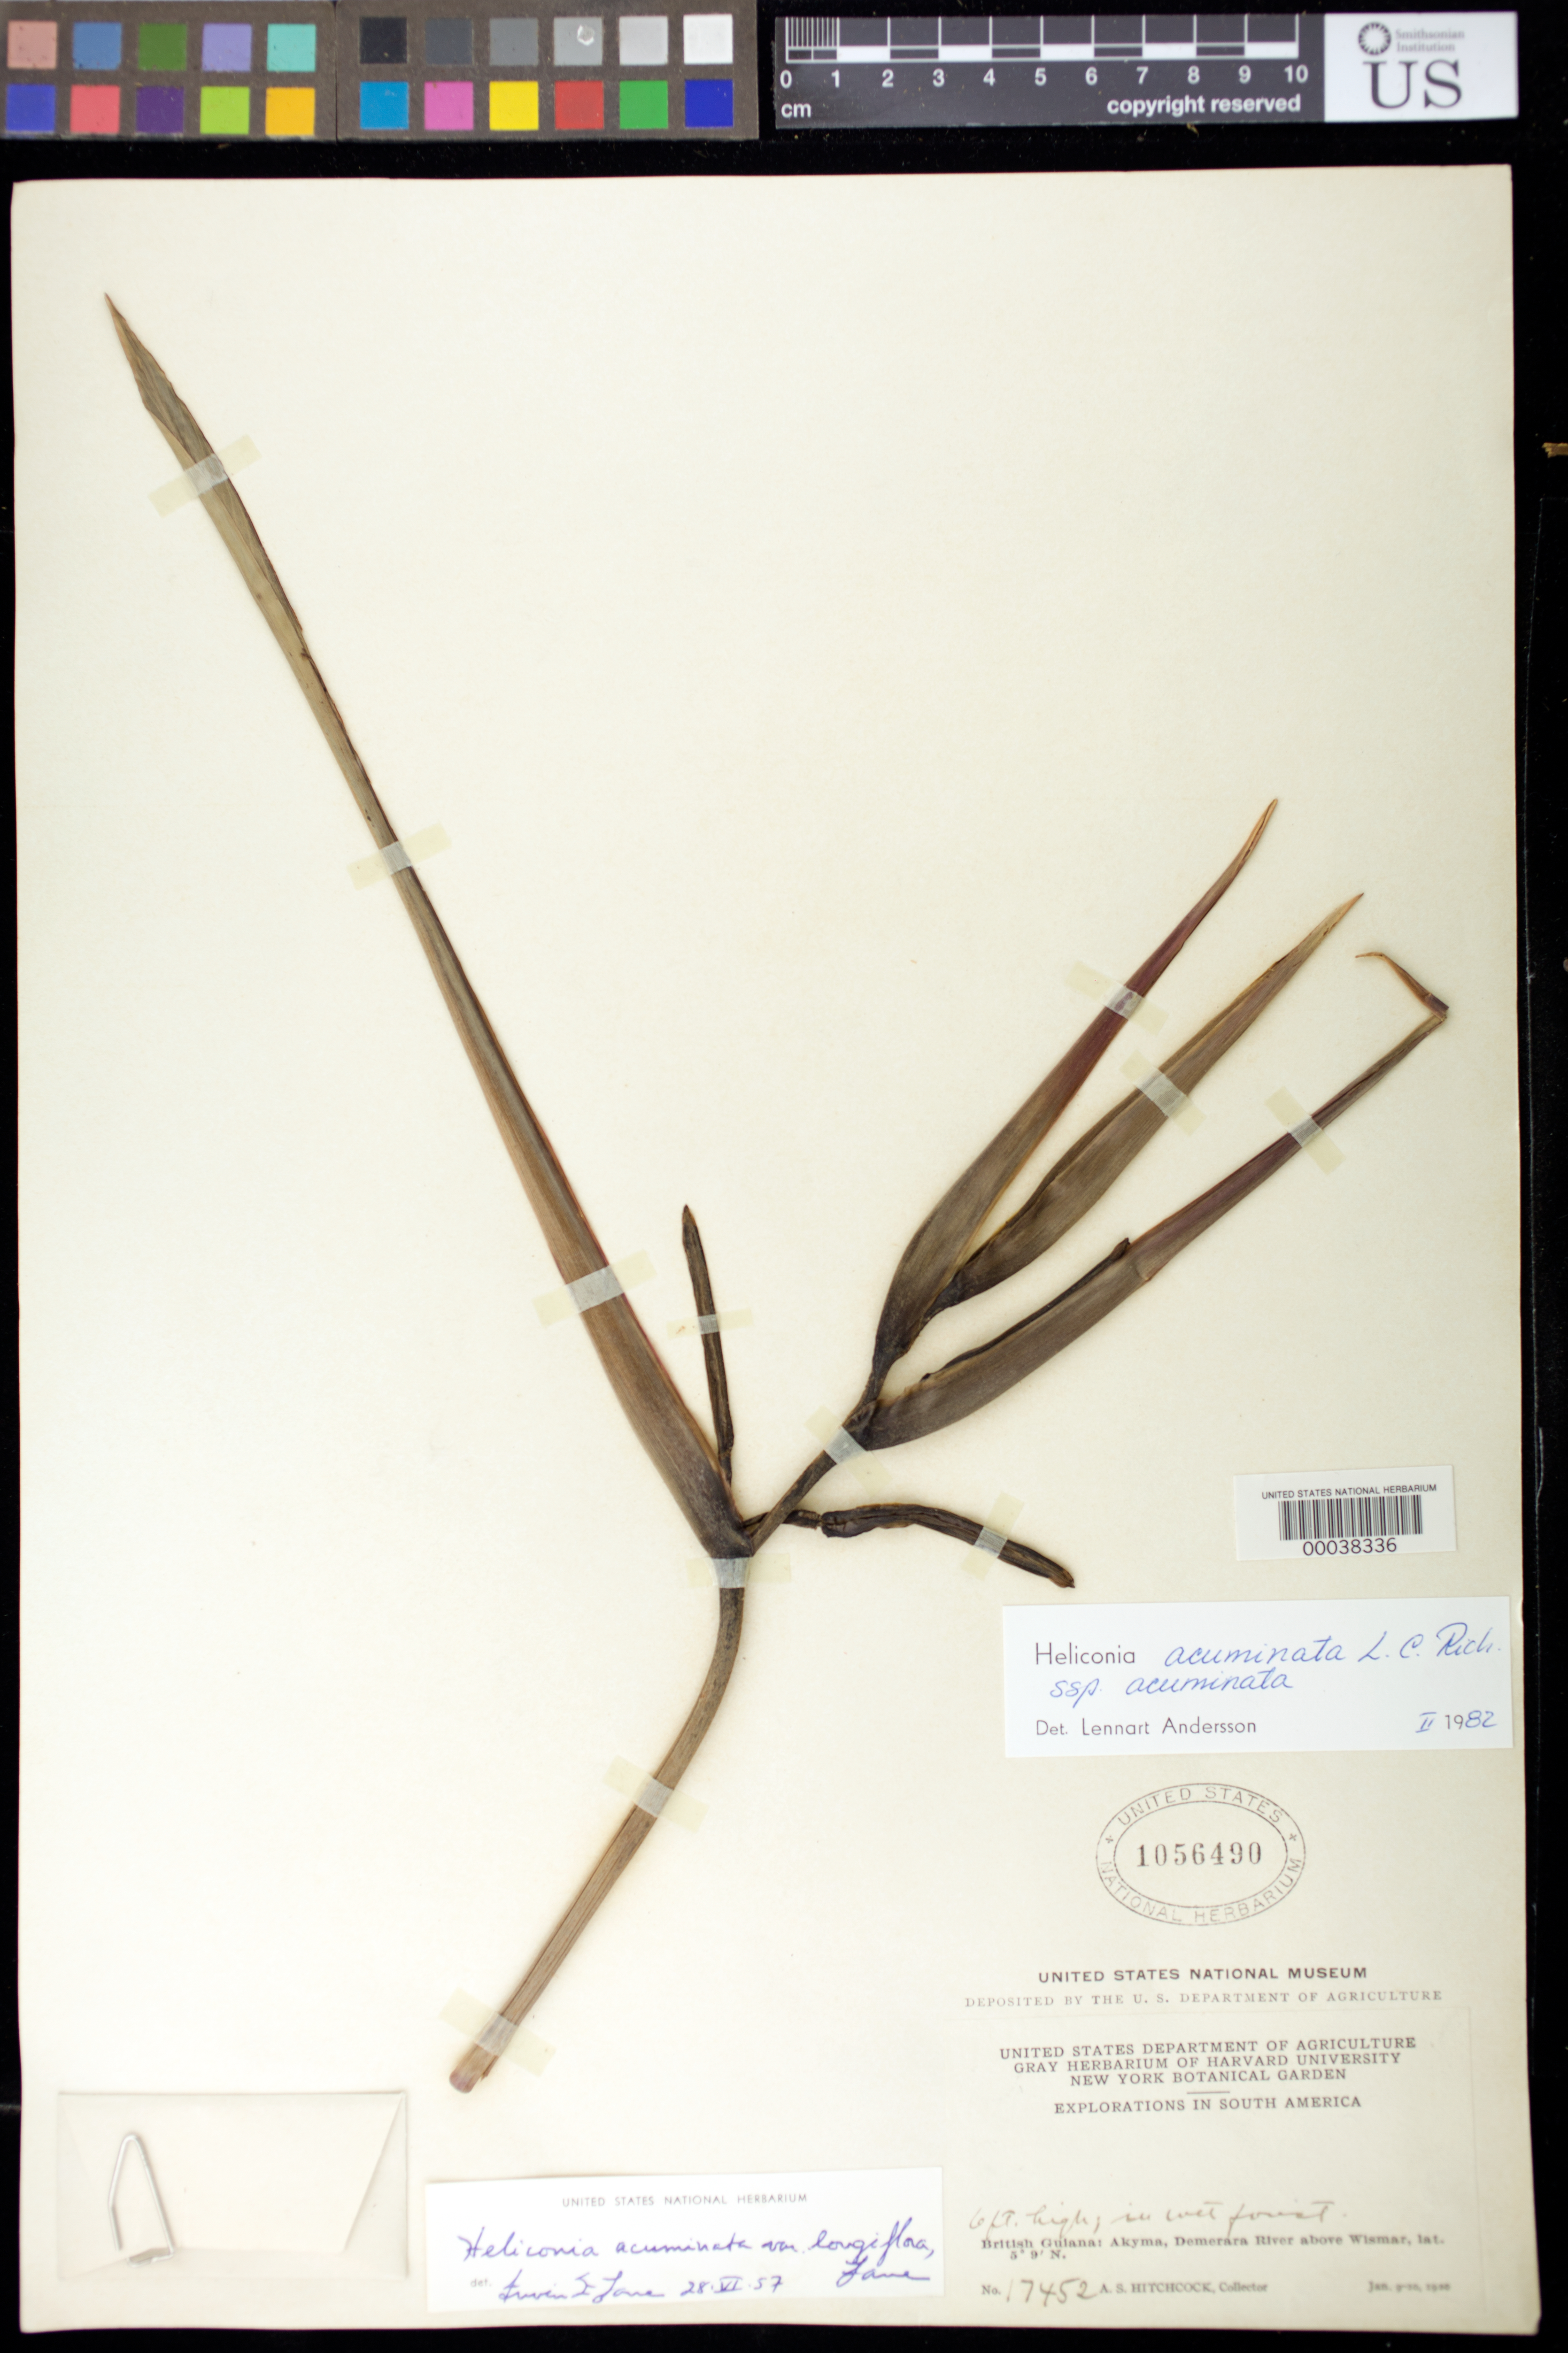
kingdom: Plantae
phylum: Tracheophyta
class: Liliopsida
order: Zingiberales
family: Heliconiaceae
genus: Heliconia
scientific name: Heliconia acuminata subsp. acuminata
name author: A. Rich.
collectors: A. S. Hitchcock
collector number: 17452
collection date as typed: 09 Jan 1920 to 10 Jan 1920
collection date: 1920-01-09/1920-01-10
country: Guyana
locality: Akyma, demerara river above wismar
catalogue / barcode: US 1056490